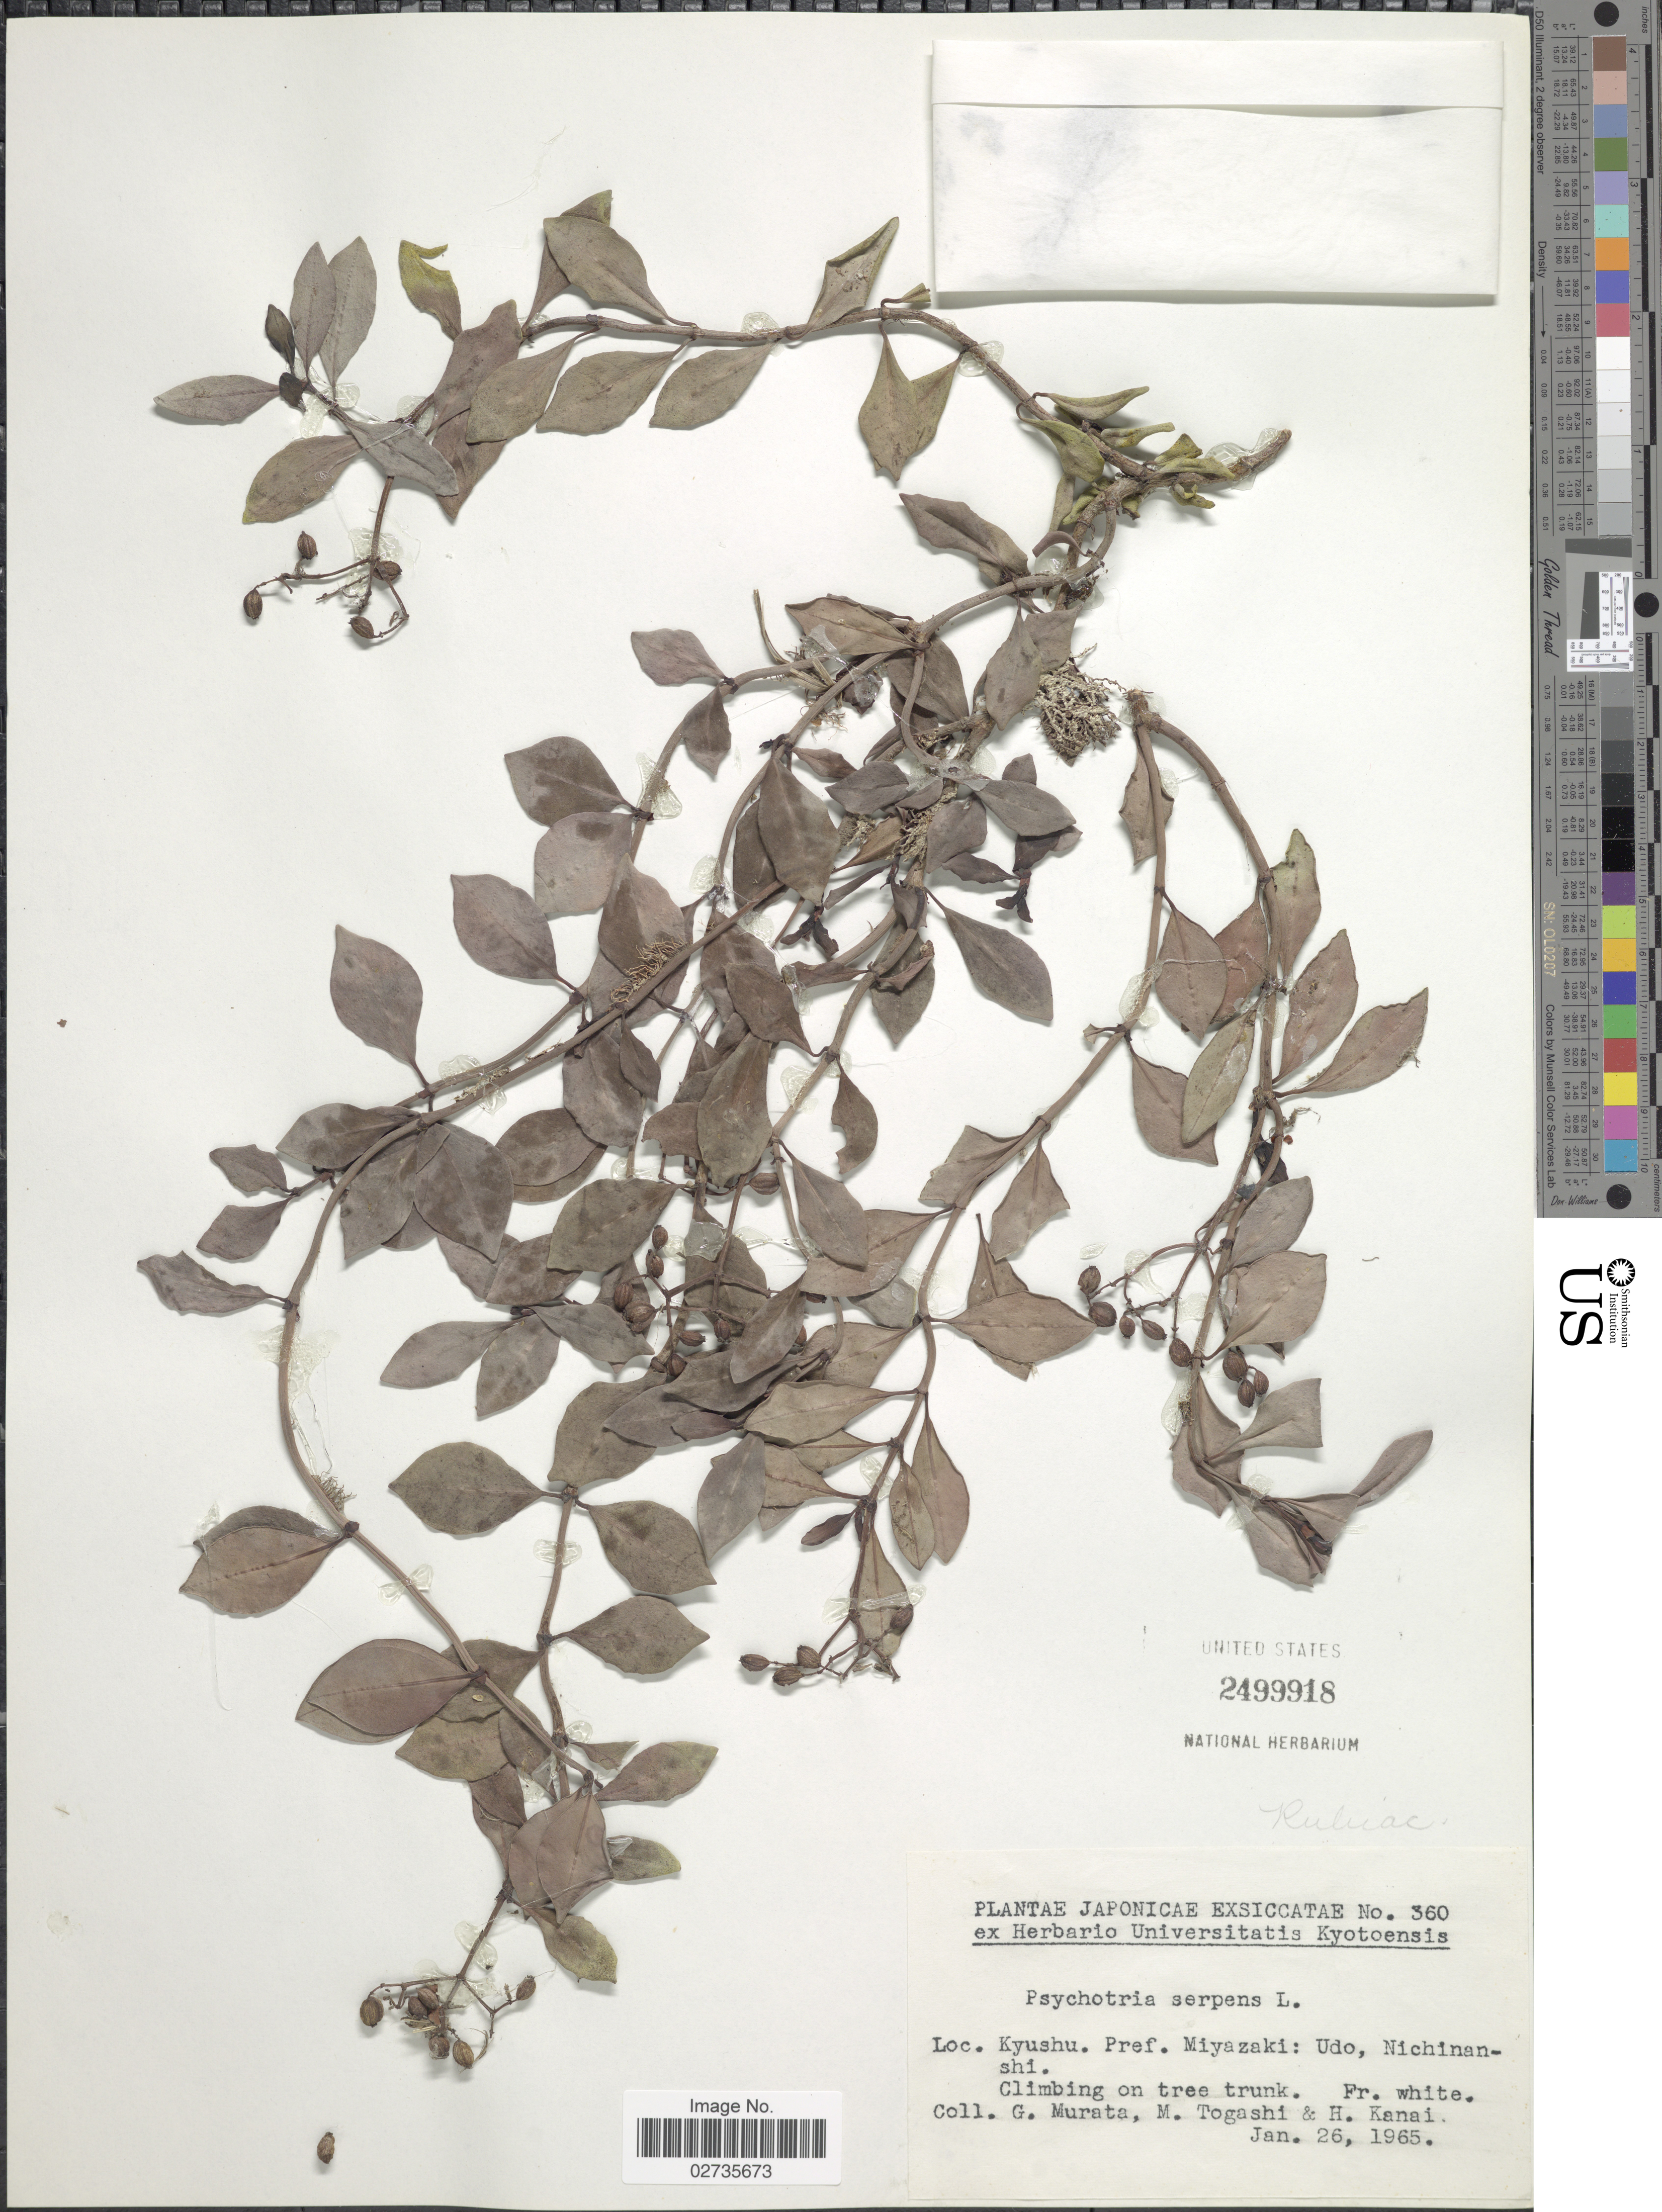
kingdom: Plantae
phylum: Tracheophyta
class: Magnoliopsida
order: Gentianales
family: Rubiaceae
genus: Psychotria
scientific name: Psychotria serpens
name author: L.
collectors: G. Murata, M. Togashi & H. Kanai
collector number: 360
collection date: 1965-01-26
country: Japan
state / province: Miyazaki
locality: Kyushu Pref. Miyazaki: Udo, Nichinanshi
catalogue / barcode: US 2499918